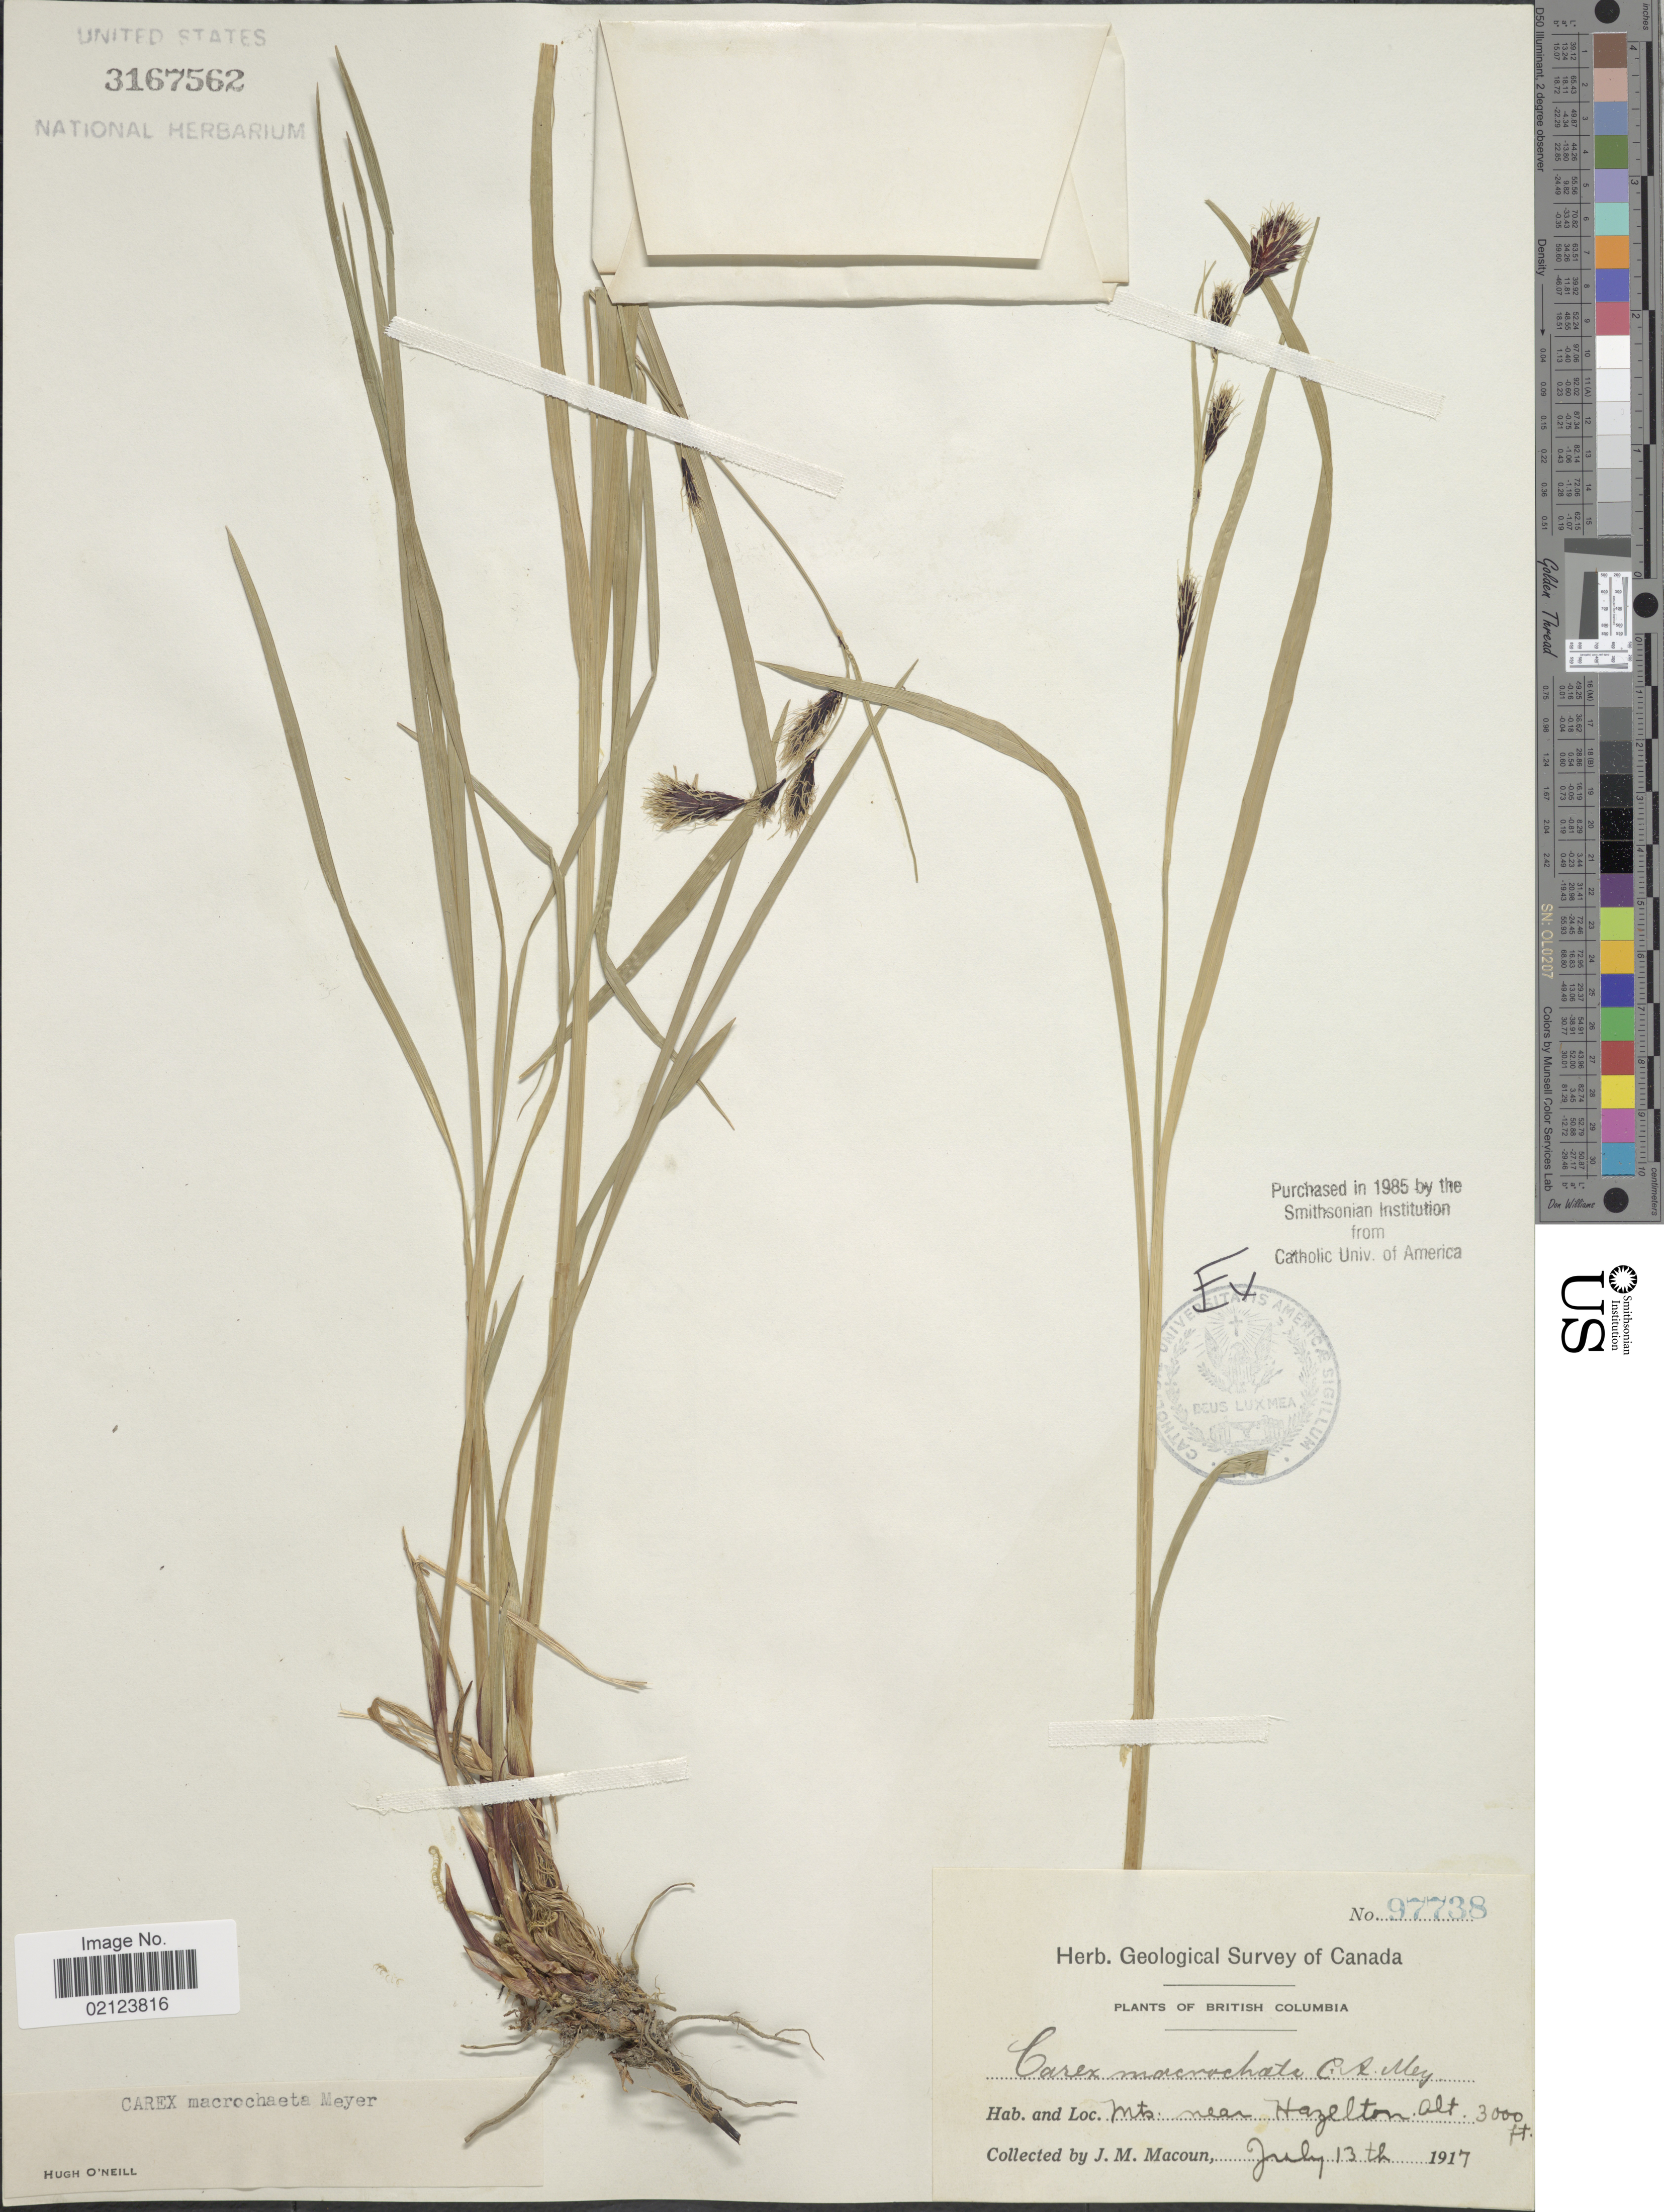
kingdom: Plantae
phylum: Tracheophyta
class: Liliopsida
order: Poales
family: Cyperaceae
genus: Carex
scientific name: Carex macrochaeta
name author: C.A. Mey.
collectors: J. M. Macoun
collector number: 97738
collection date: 1917-07-13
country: Canada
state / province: British Columbia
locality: Mts. near Hazelton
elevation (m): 914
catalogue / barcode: US 3167562